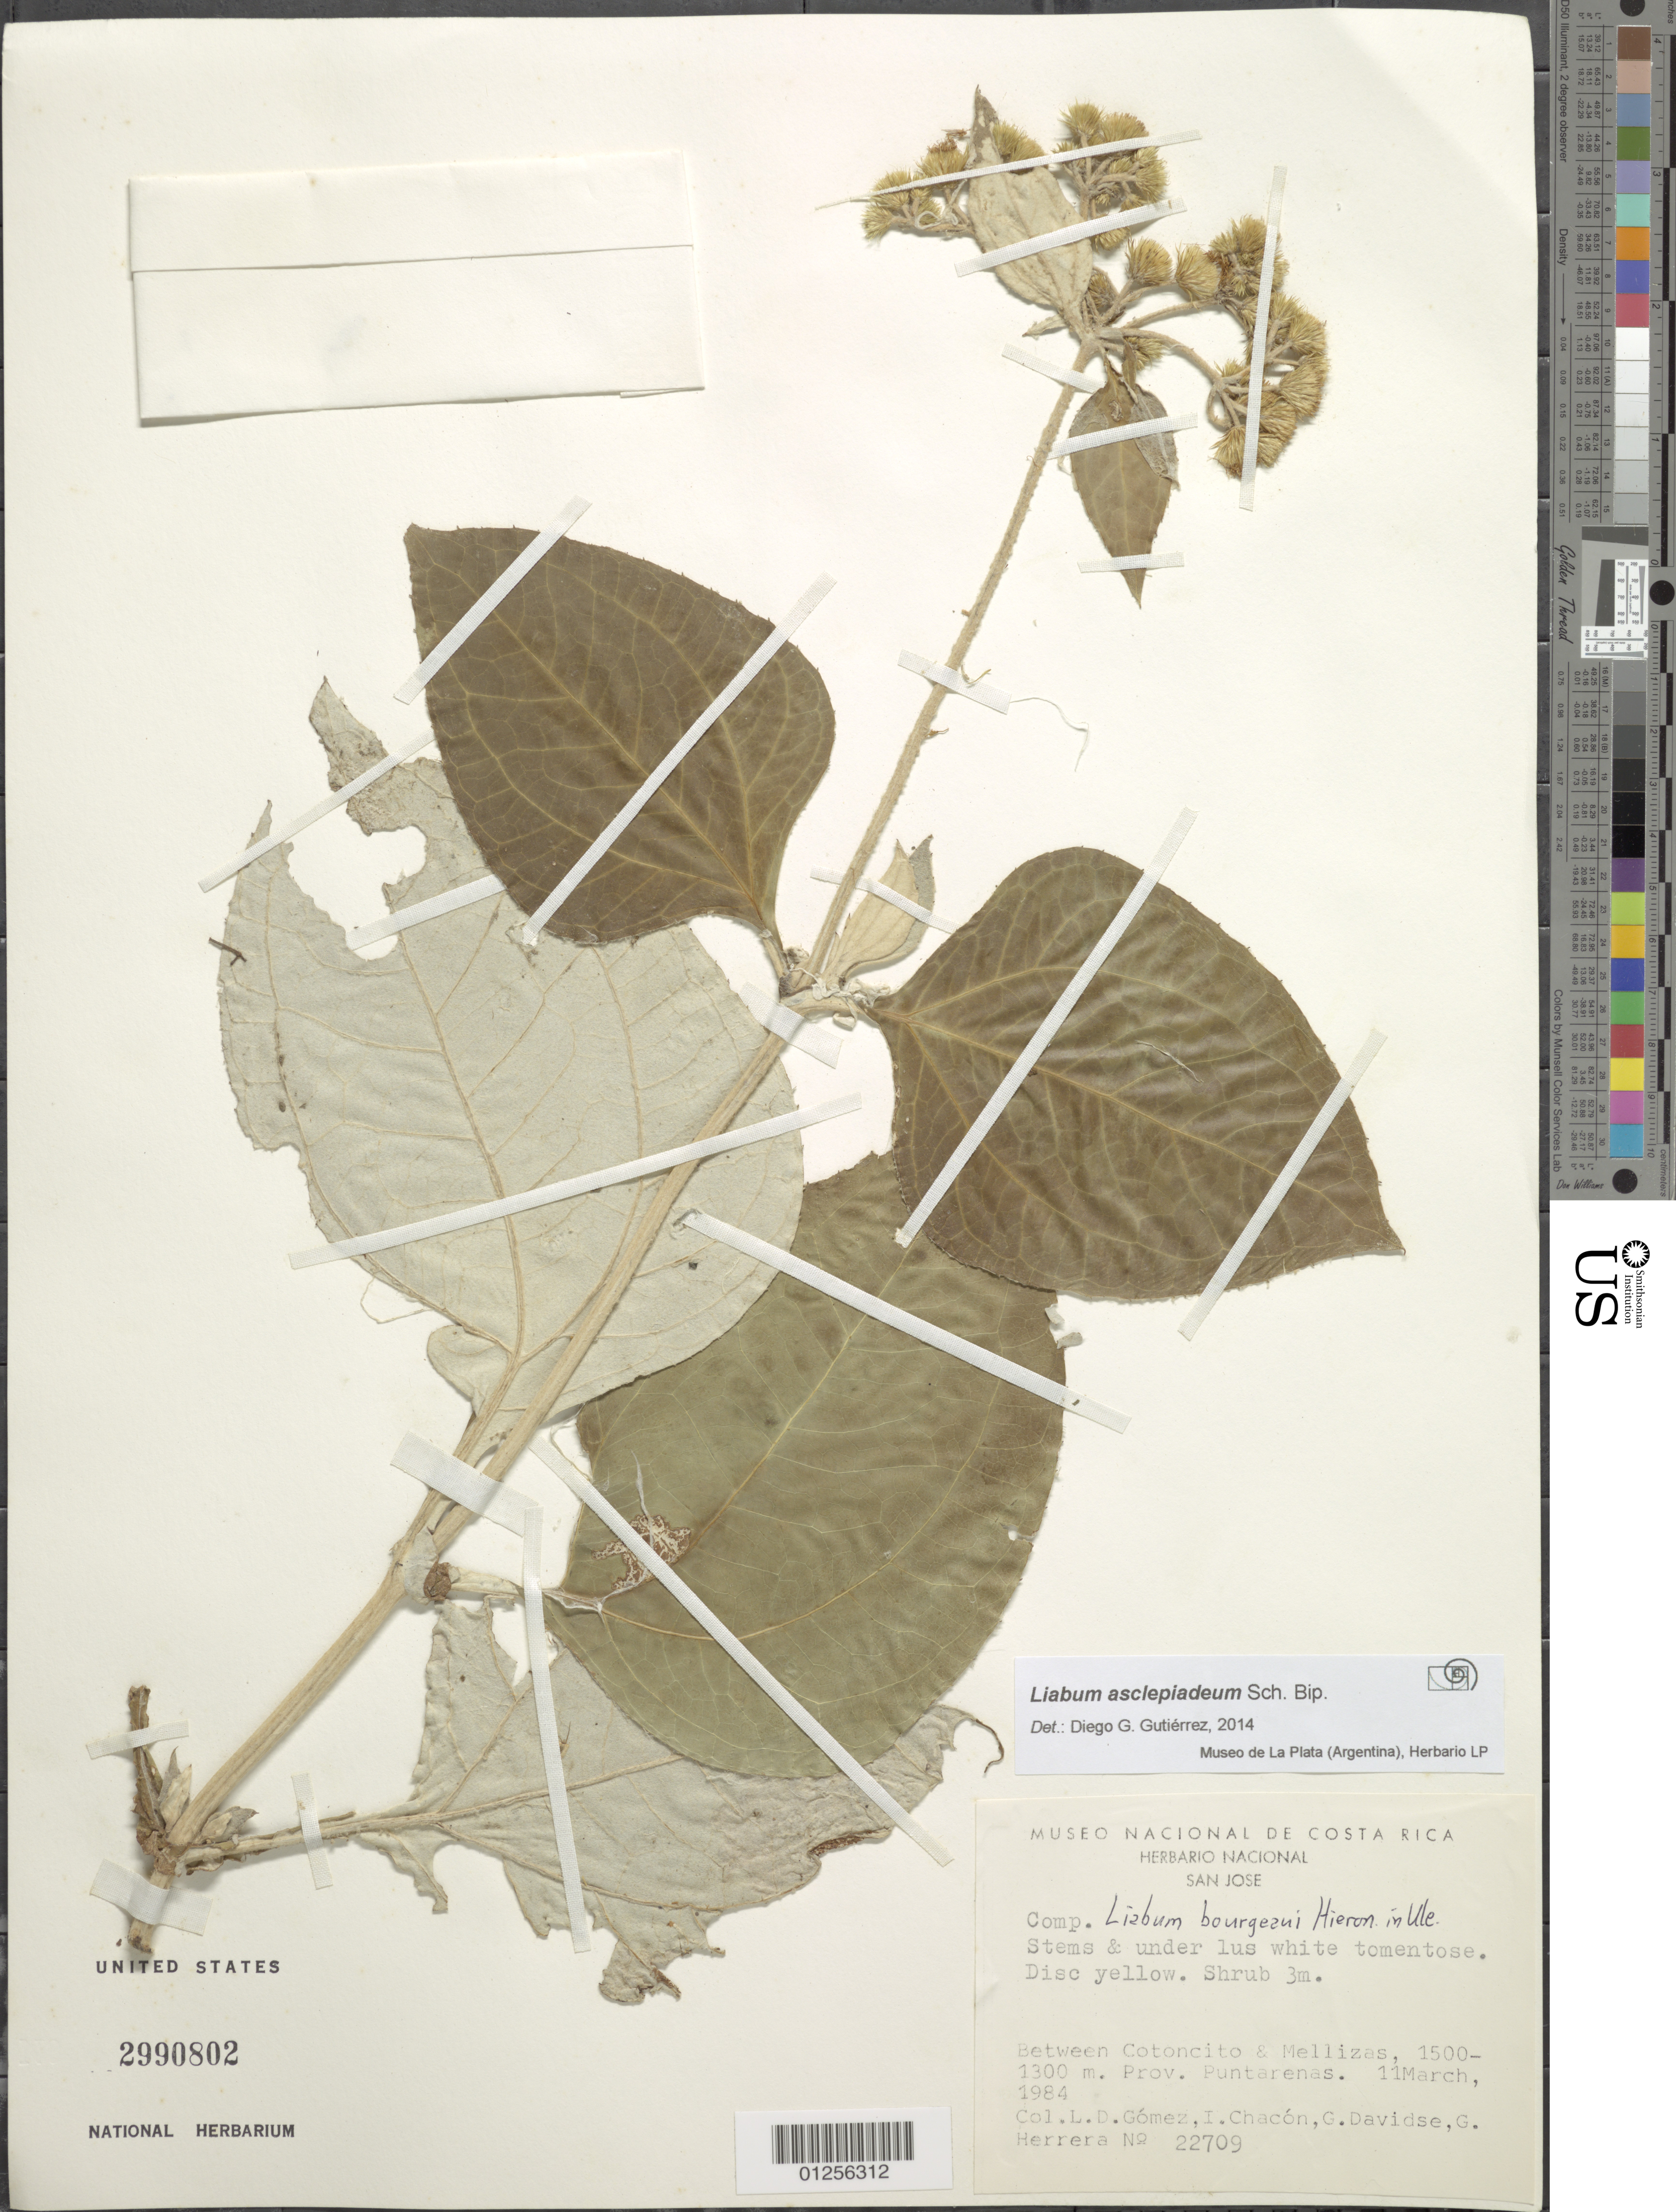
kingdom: Plantae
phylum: Tracheophyta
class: Magnoliopsida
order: Asterales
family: Asteraceae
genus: Liabum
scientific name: Liabum asclepiadeum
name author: Sch. Bip.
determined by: Gutierrez, D. G.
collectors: L. D. Gómez, I. Chacon, G. Davidse & G. Herrera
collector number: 22709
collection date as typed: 11 March 1984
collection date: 1984-03-11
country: Costa Rica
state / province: Puntarenas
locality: Contoncito to Mellizas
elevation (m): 1300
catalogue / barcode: US 2990802